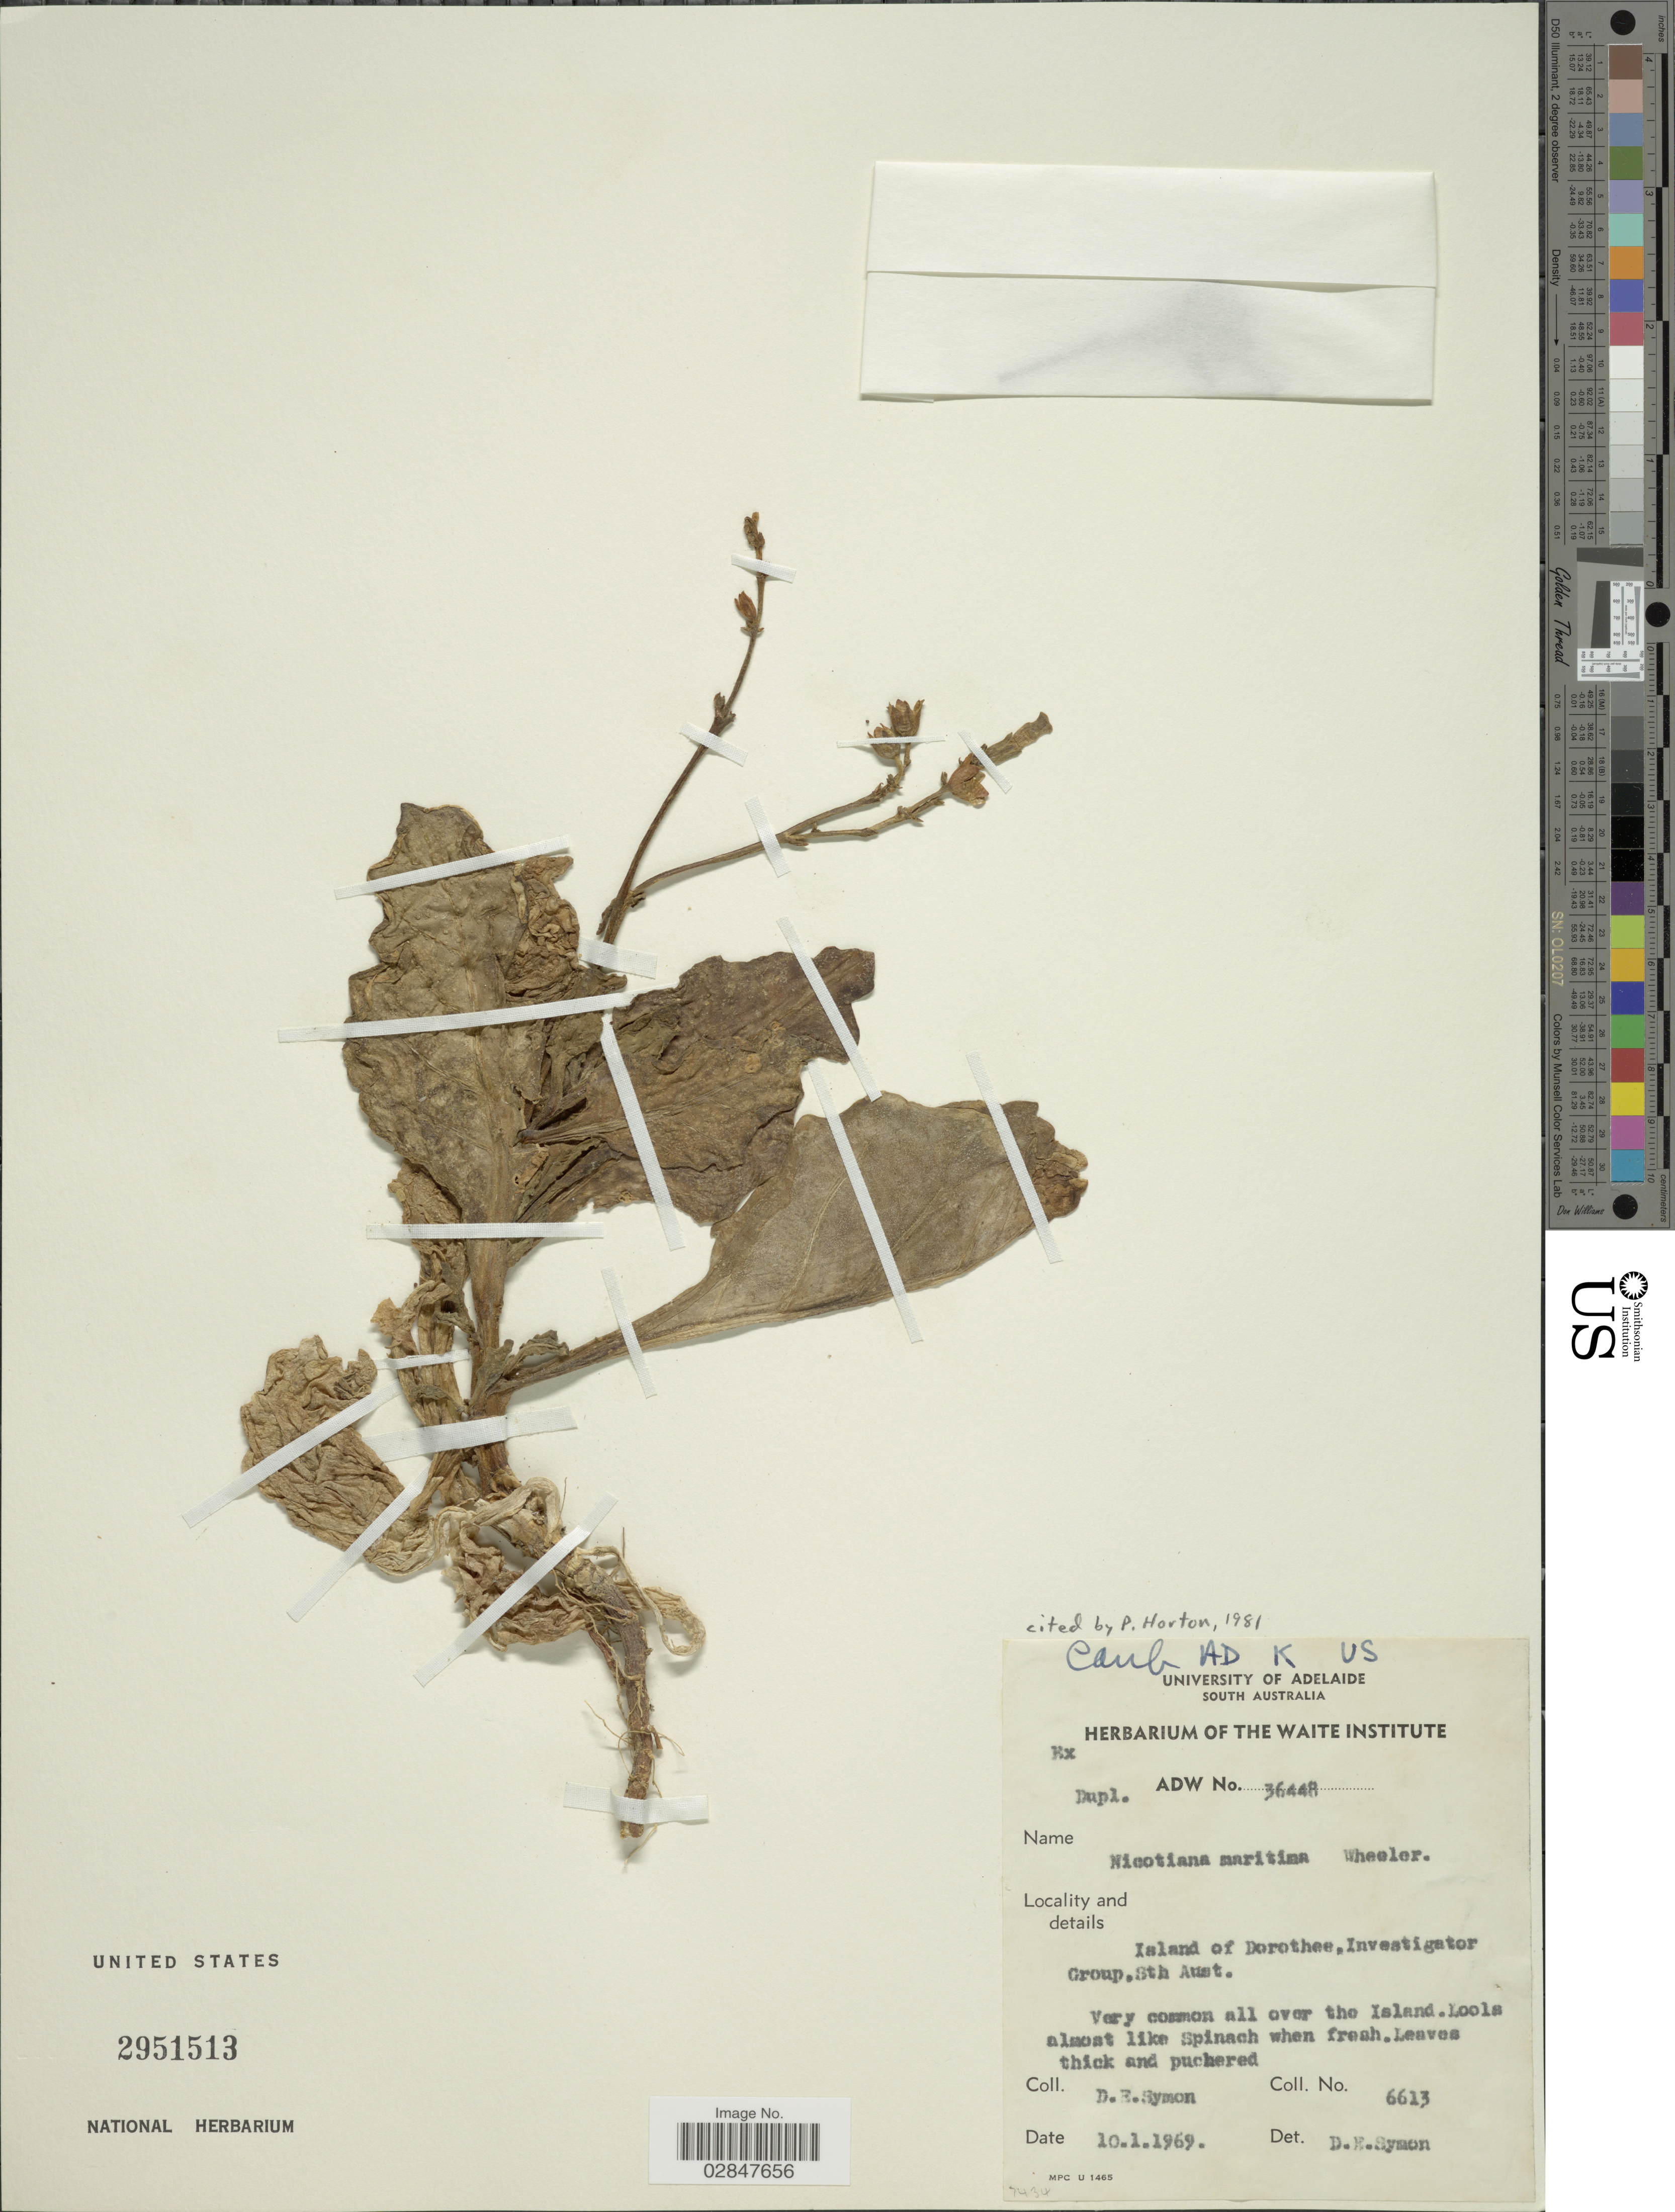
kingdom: Plantae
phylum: Tracheophyta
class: Magnoliopsida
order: Solanales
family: Solanaceae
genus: Nicotiana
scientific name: Nicotiana maritima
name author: H.-M. Wheeler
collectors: D. Symon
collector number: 6613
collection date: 1969-01-10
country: Australia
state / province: South Australia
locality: Island of Dorothee. Investigator Group.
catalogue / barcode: US 2951513